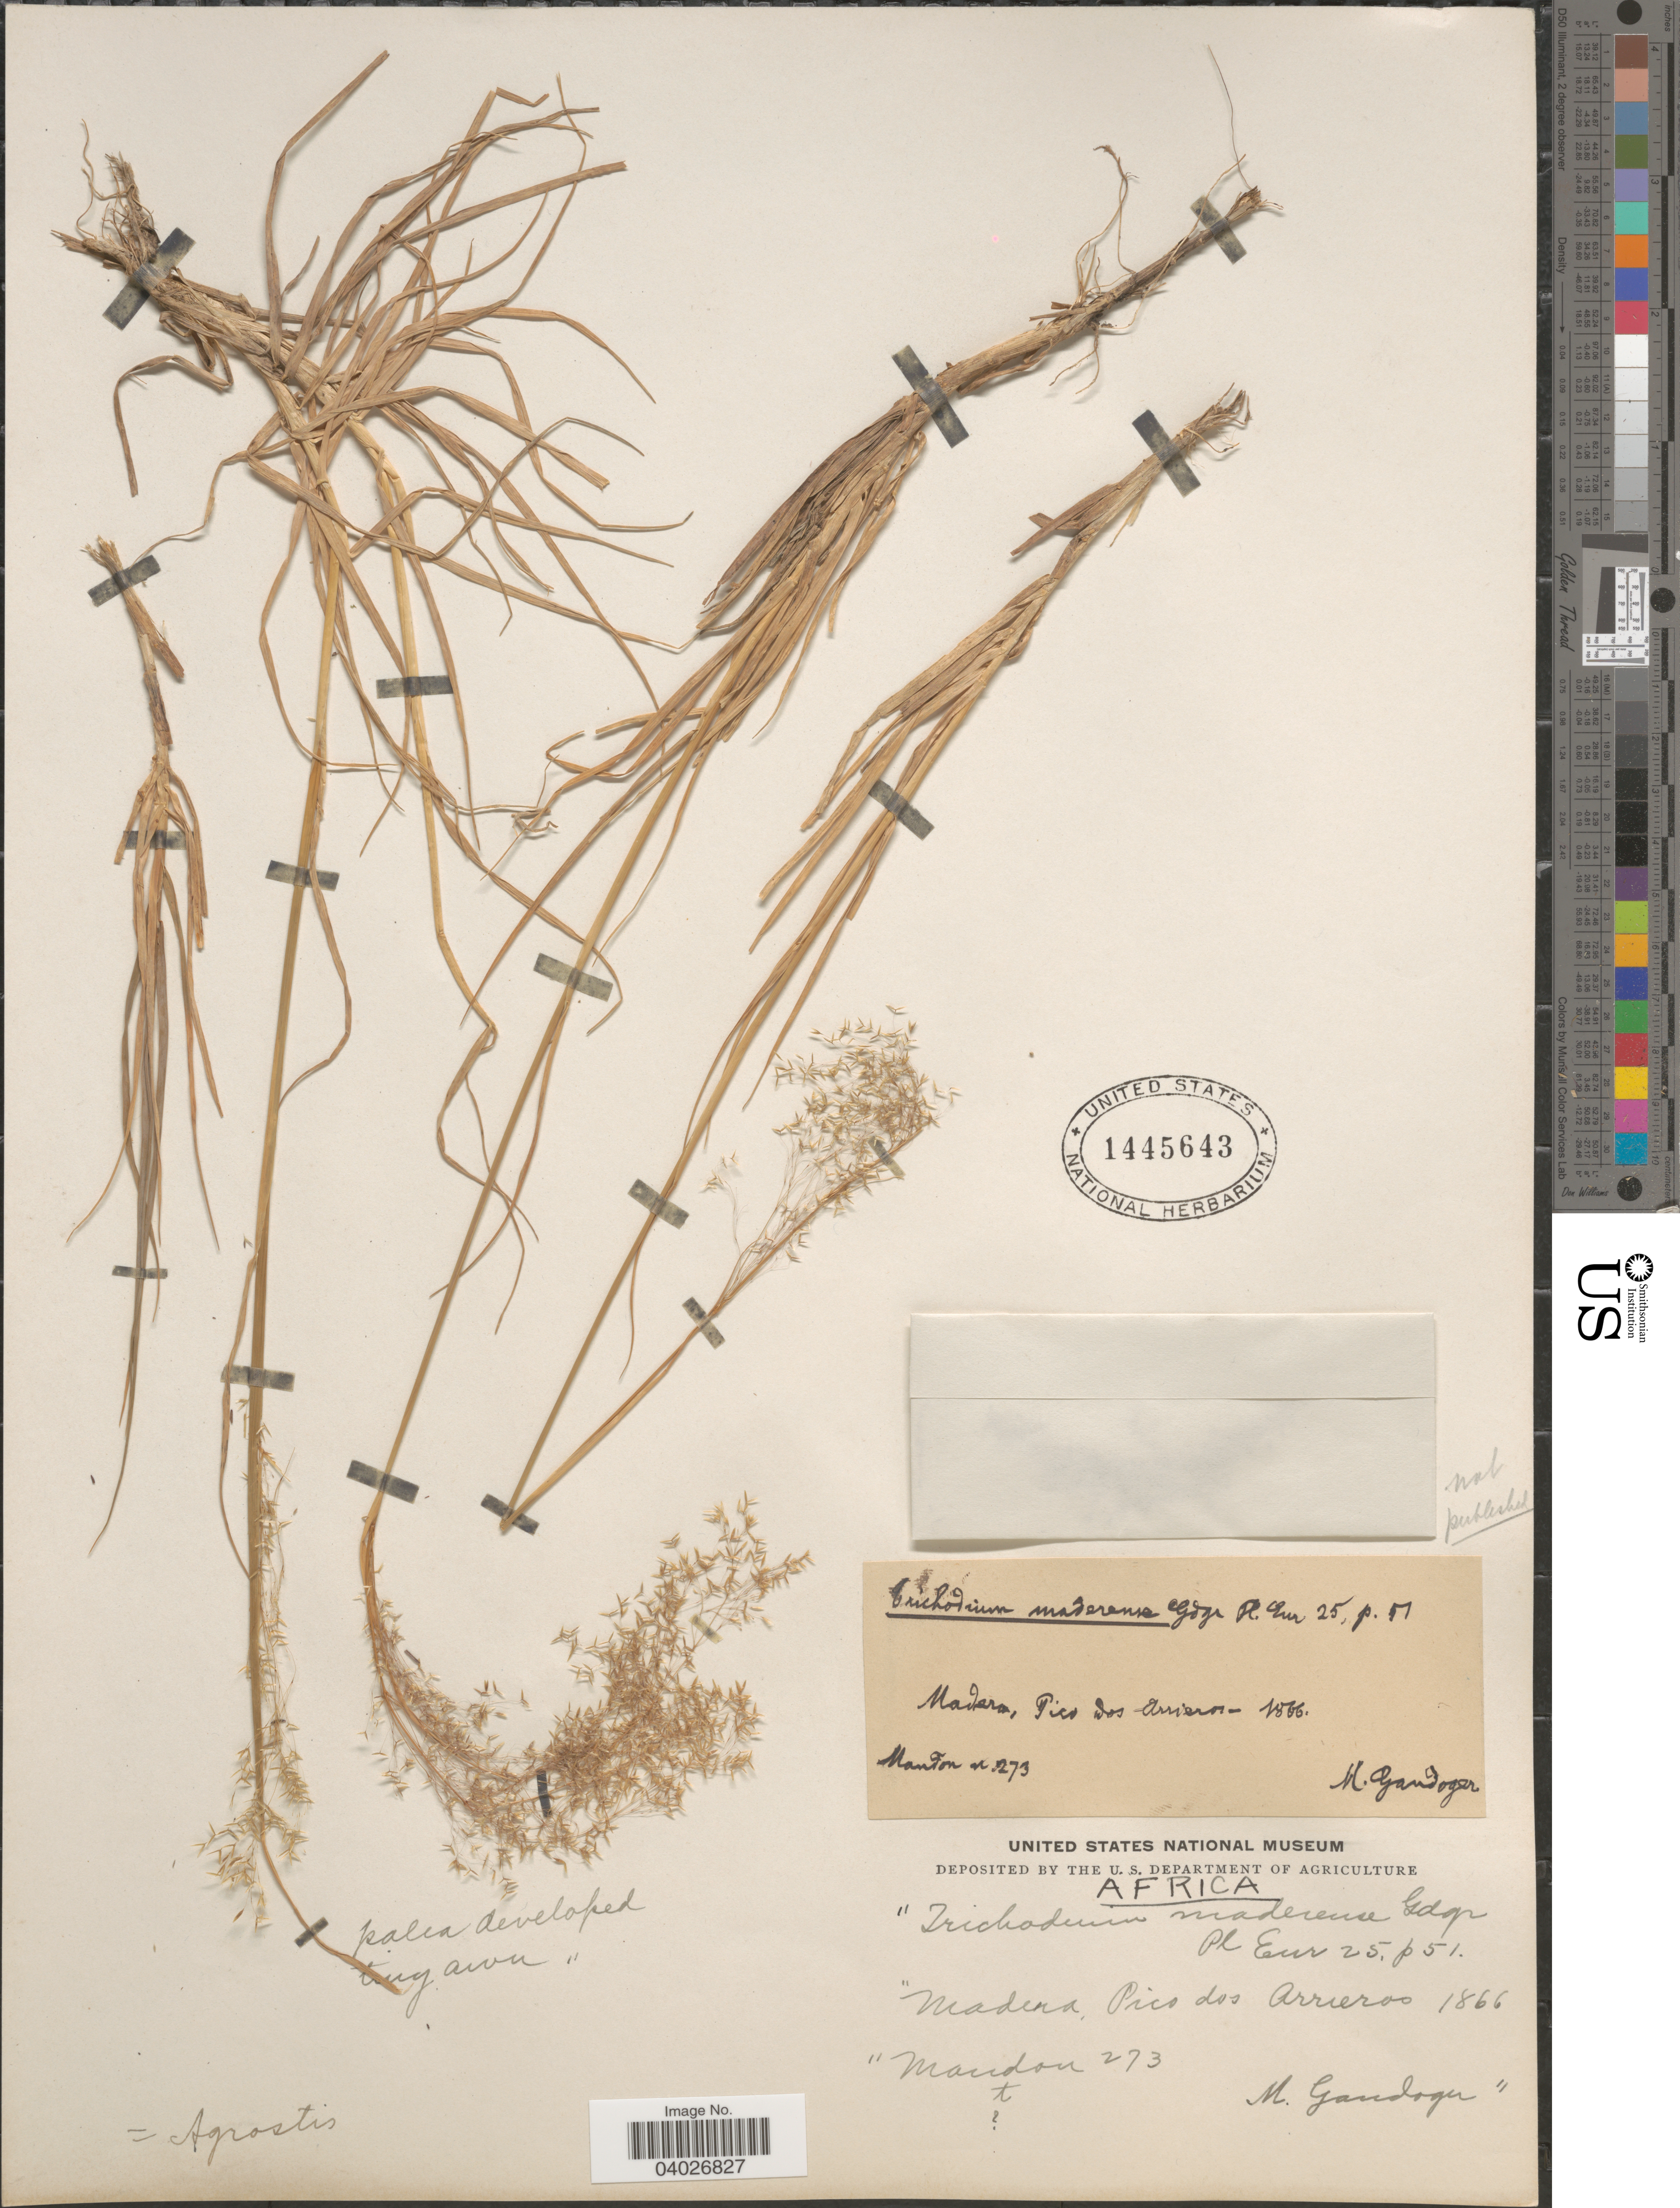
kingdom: Plantae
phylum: Tracheophyta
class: Liliopsida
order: Poales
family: Poaceae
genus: Agrostis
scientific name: Agrostis sp.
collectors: Mandon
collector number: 273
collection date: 1866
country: Portugal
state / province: Madeira (Aut. Reg.)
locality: Madera, Pico dos Arrieros.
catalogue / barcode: US 1445643